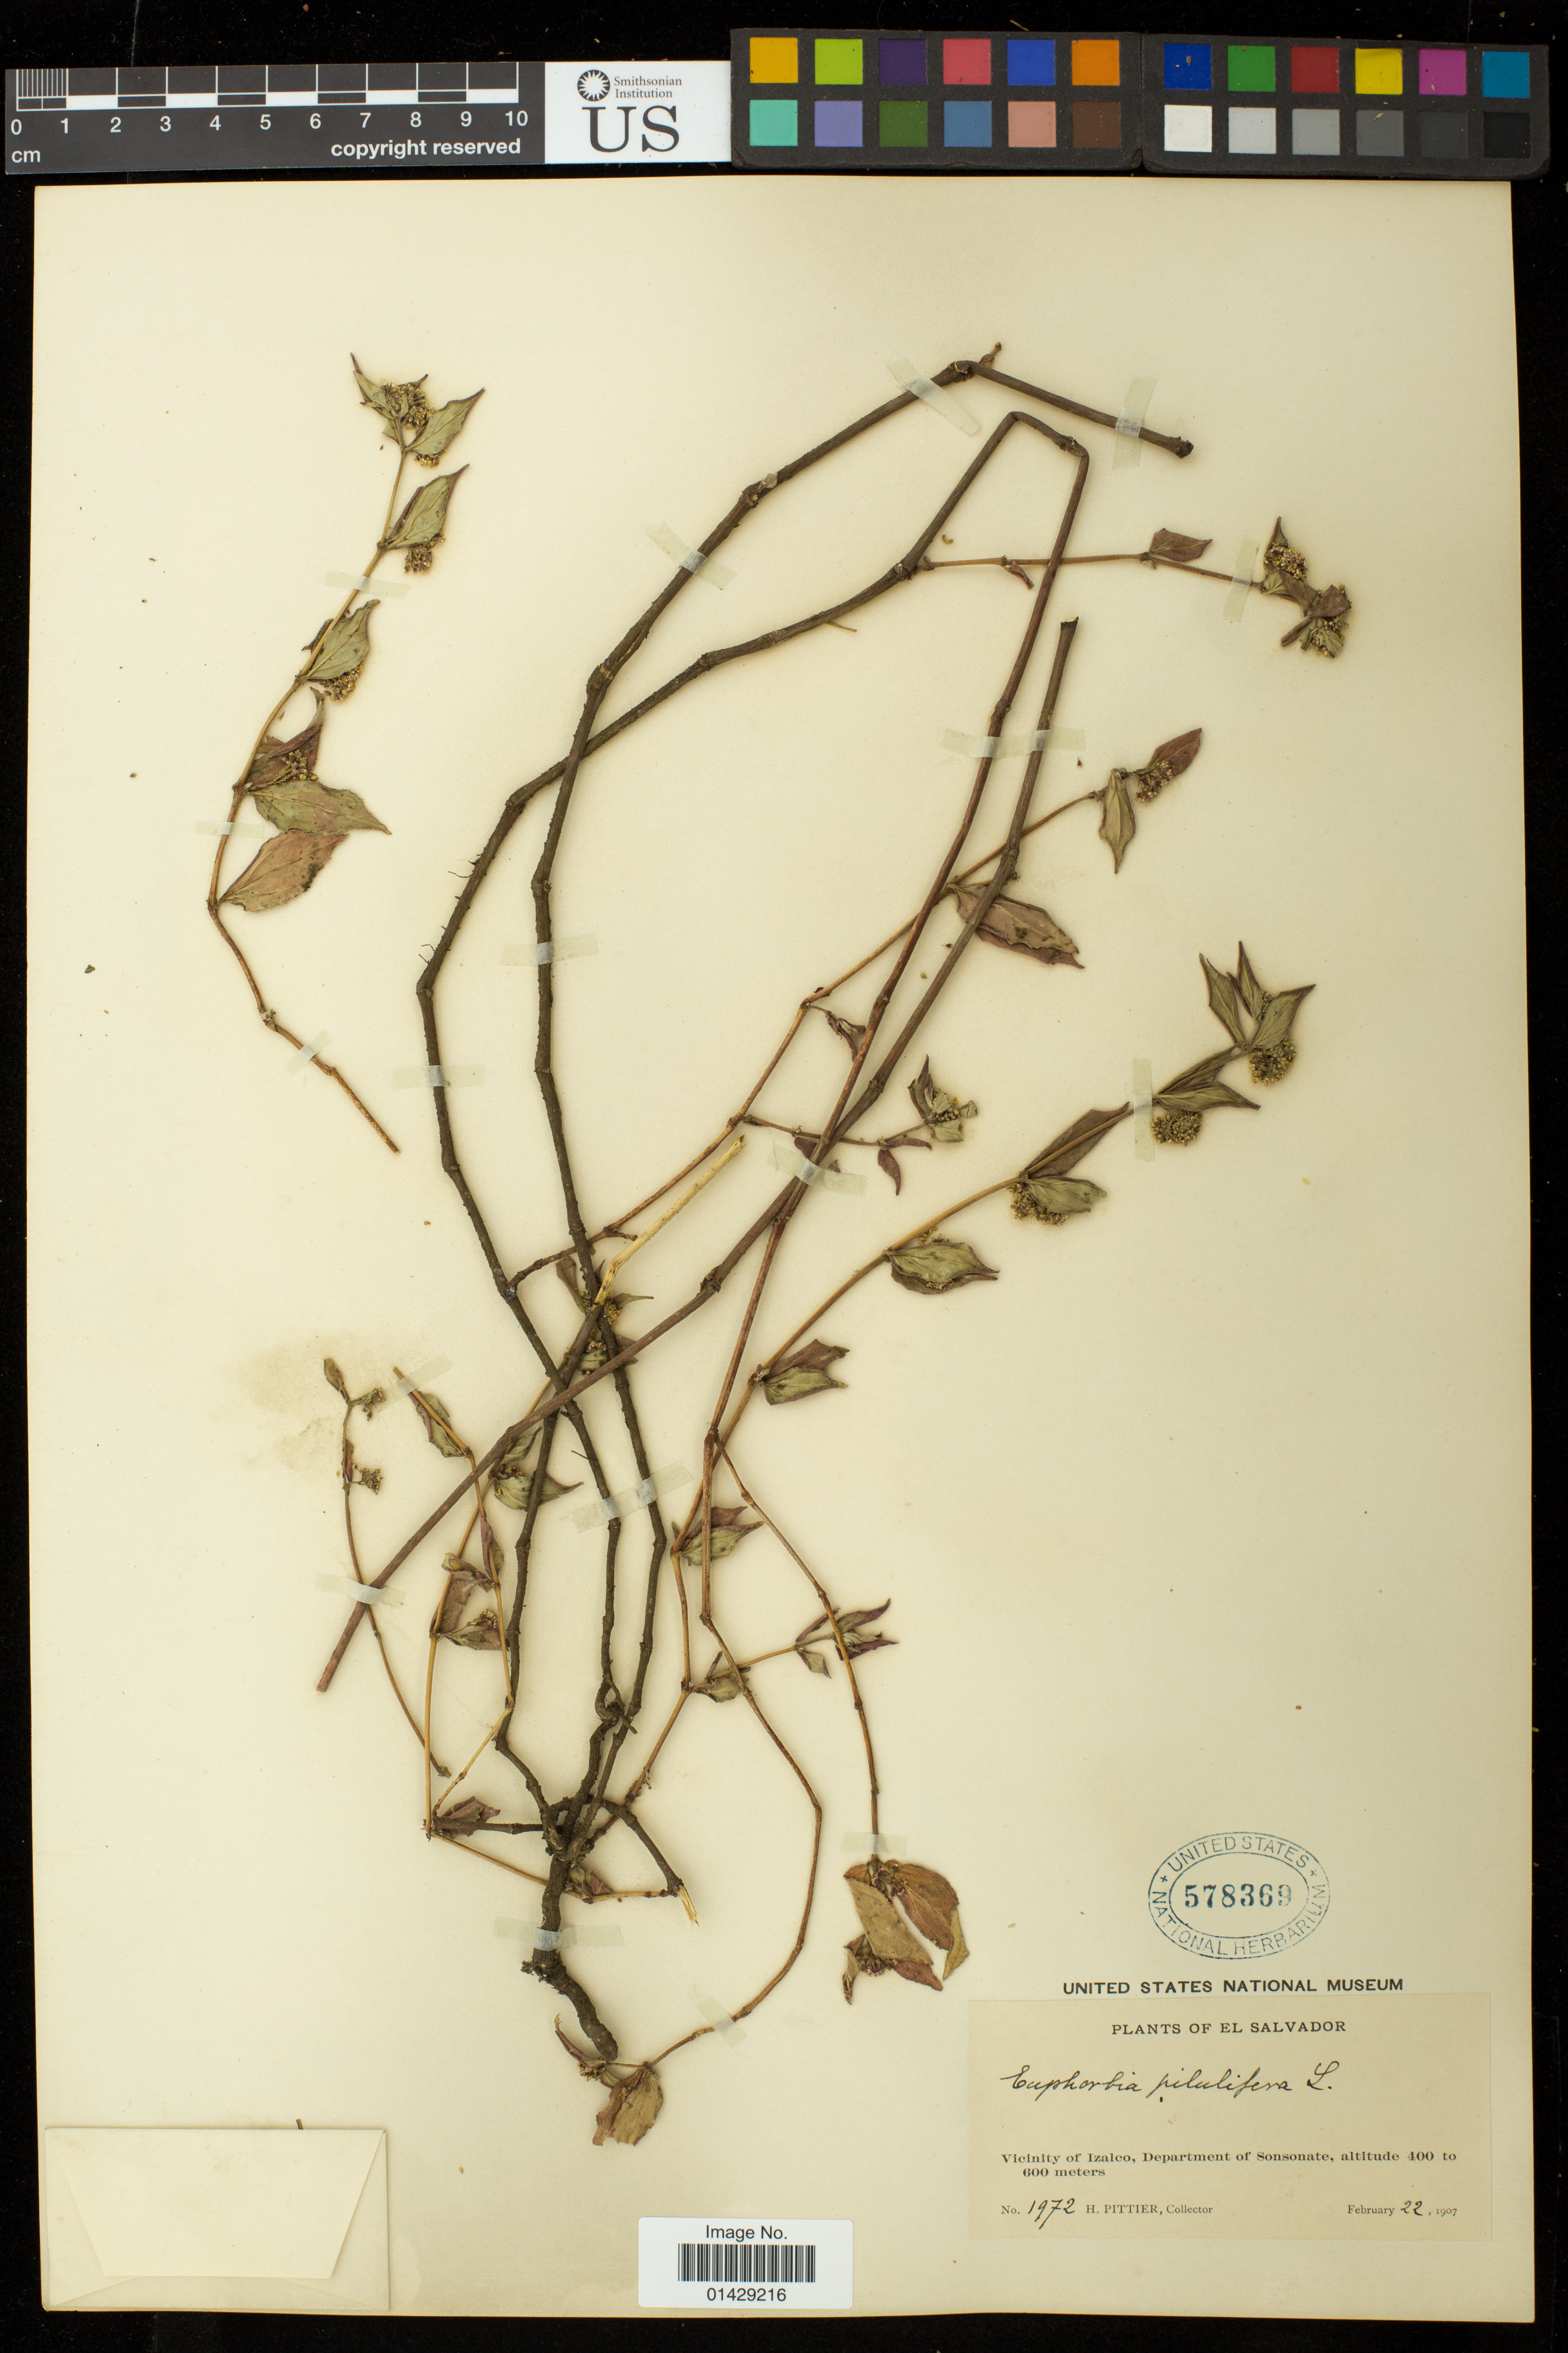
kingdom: Plantae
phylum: Tracheophyta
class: Magnoliopsida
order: Malpighiales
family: Euphorbiaceae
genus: Euphorbia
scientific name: Euphorbia hirta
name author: L.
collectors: H. F. Pittier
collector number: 1972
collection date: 1907-02-22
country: El Salvador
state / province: Sonsonate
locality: Vicinity of Izalco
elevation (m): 400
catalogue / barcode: US 578369